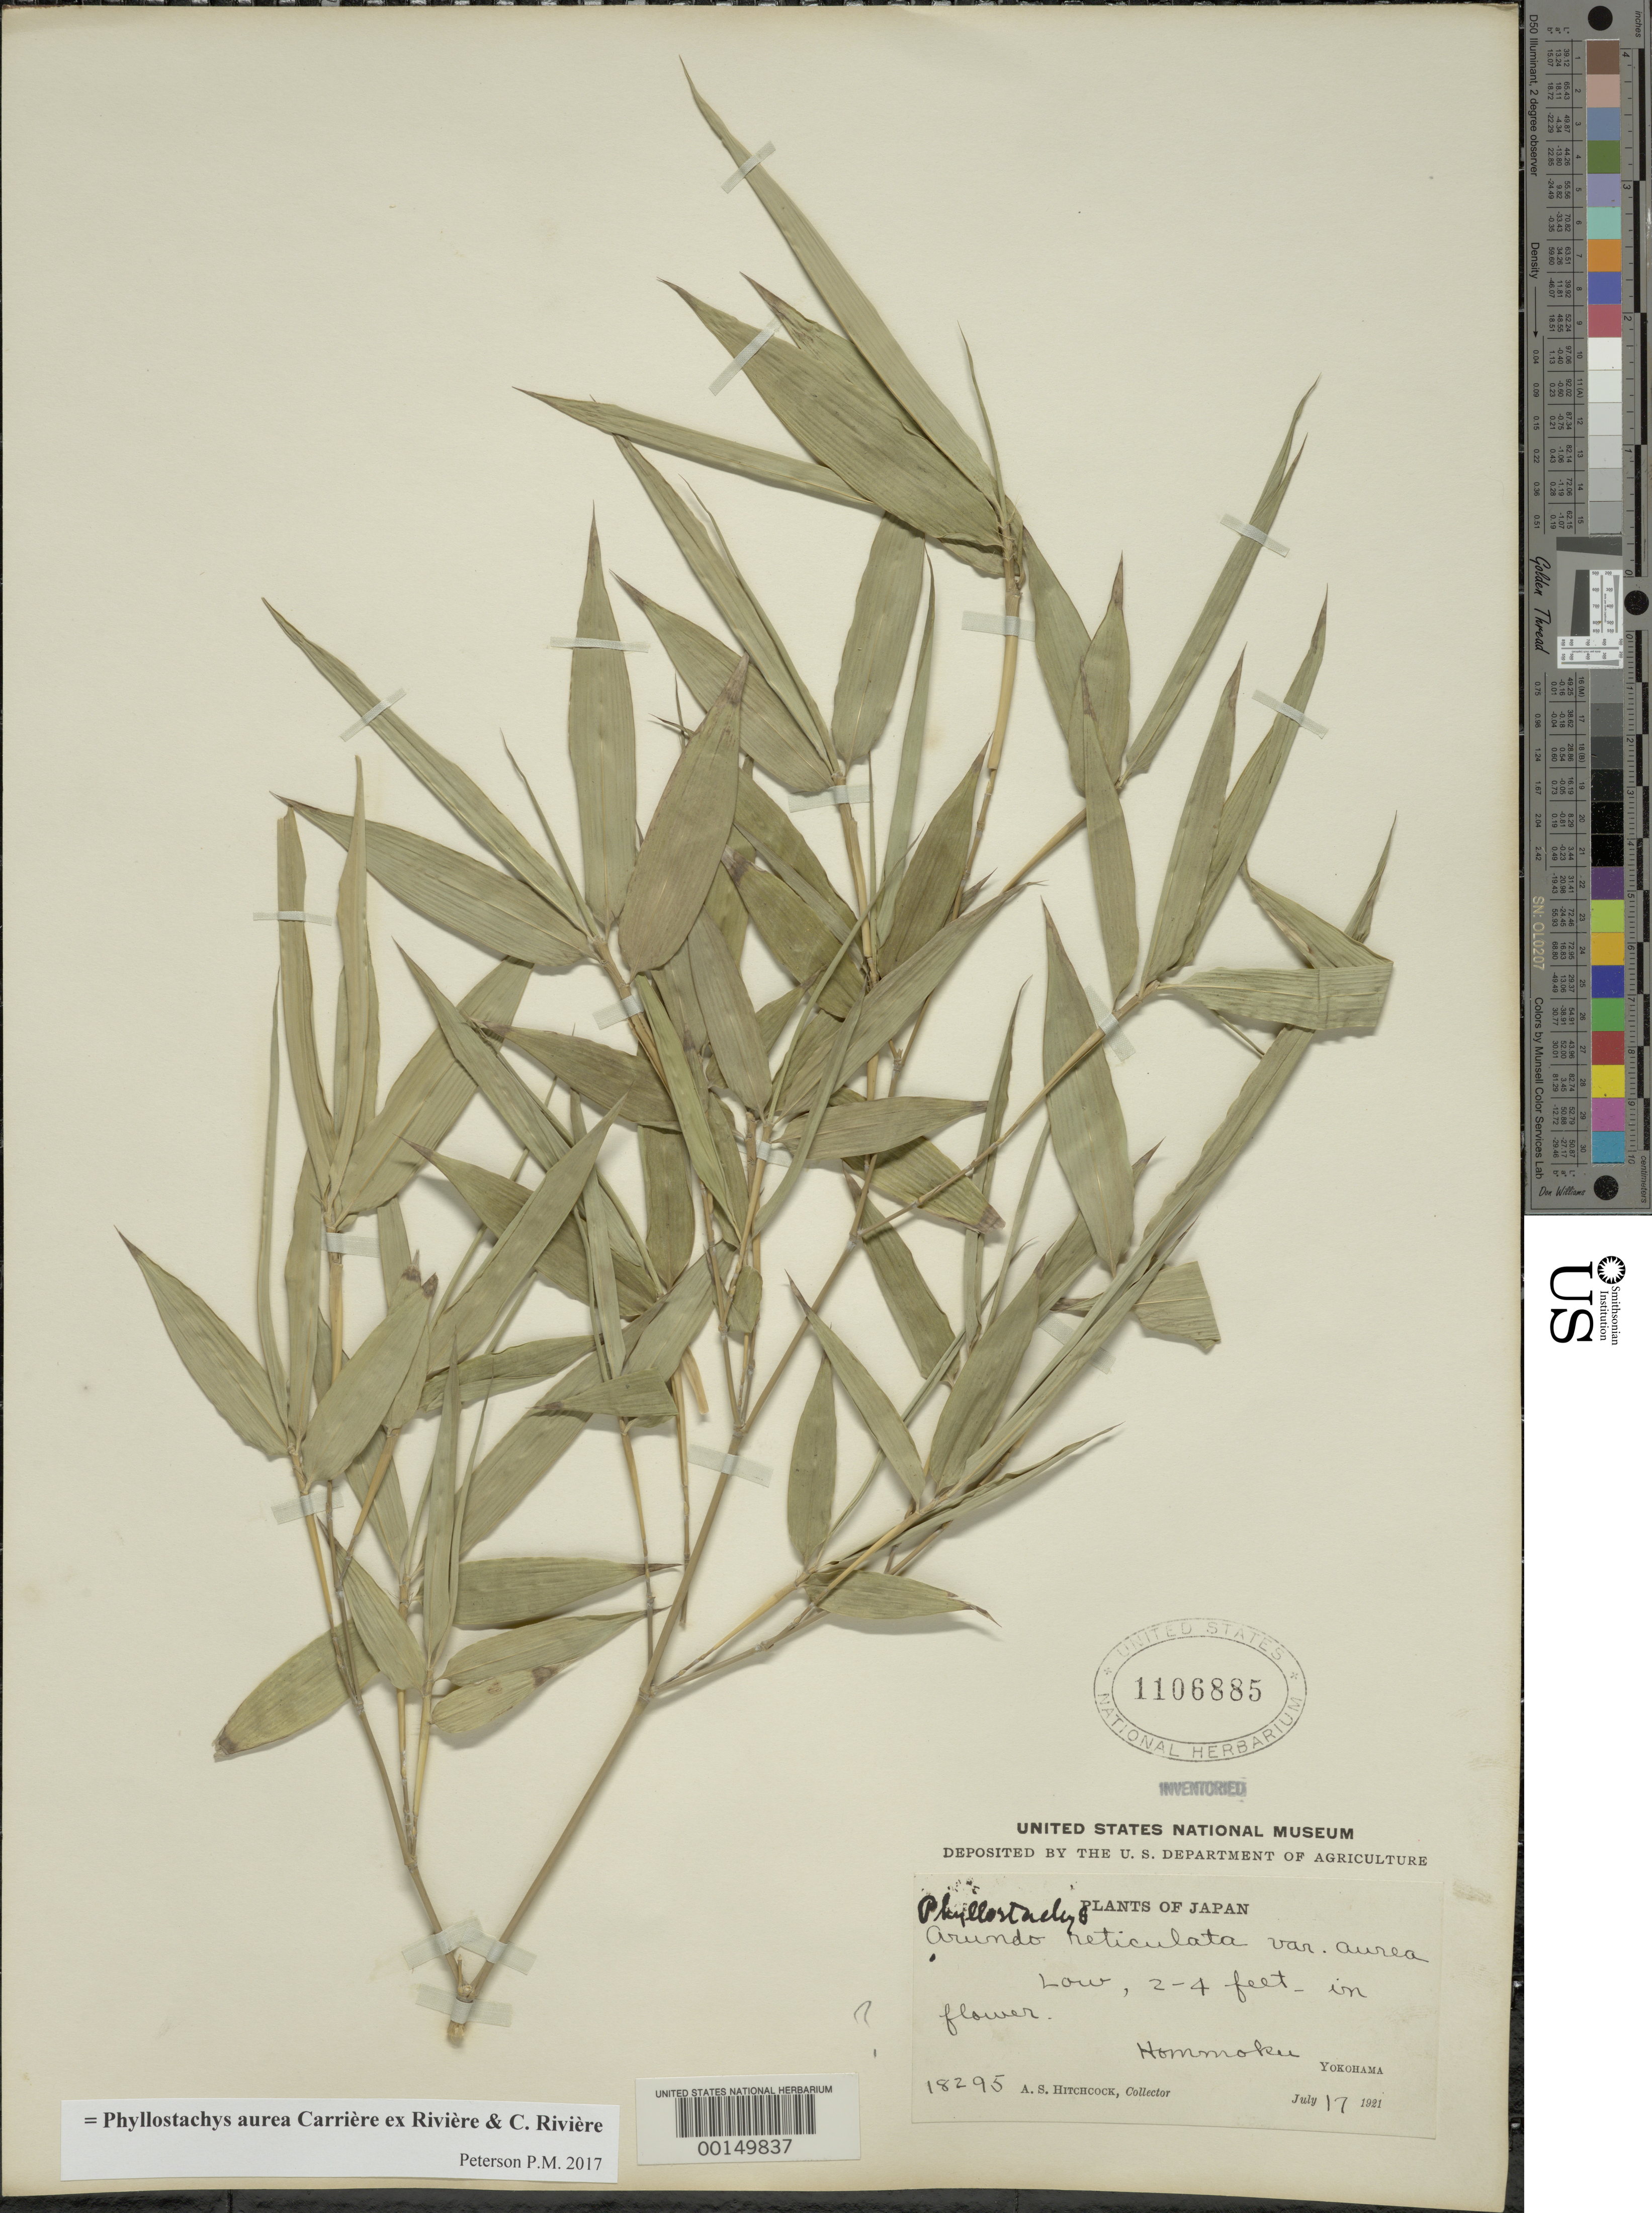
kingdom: Plantae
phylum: Tracheophyta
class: Liliopsida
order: Poales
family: Poaceae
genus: Phyllostachys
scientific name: Phyllostachys aurea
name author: Rivière & C. Rivière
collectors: A. S. Hitchcock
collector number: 18295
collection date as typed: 17 Jul 1921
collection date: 1921-07-17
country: Japan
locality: Hommokee, yokohama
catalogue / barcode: US 1106885